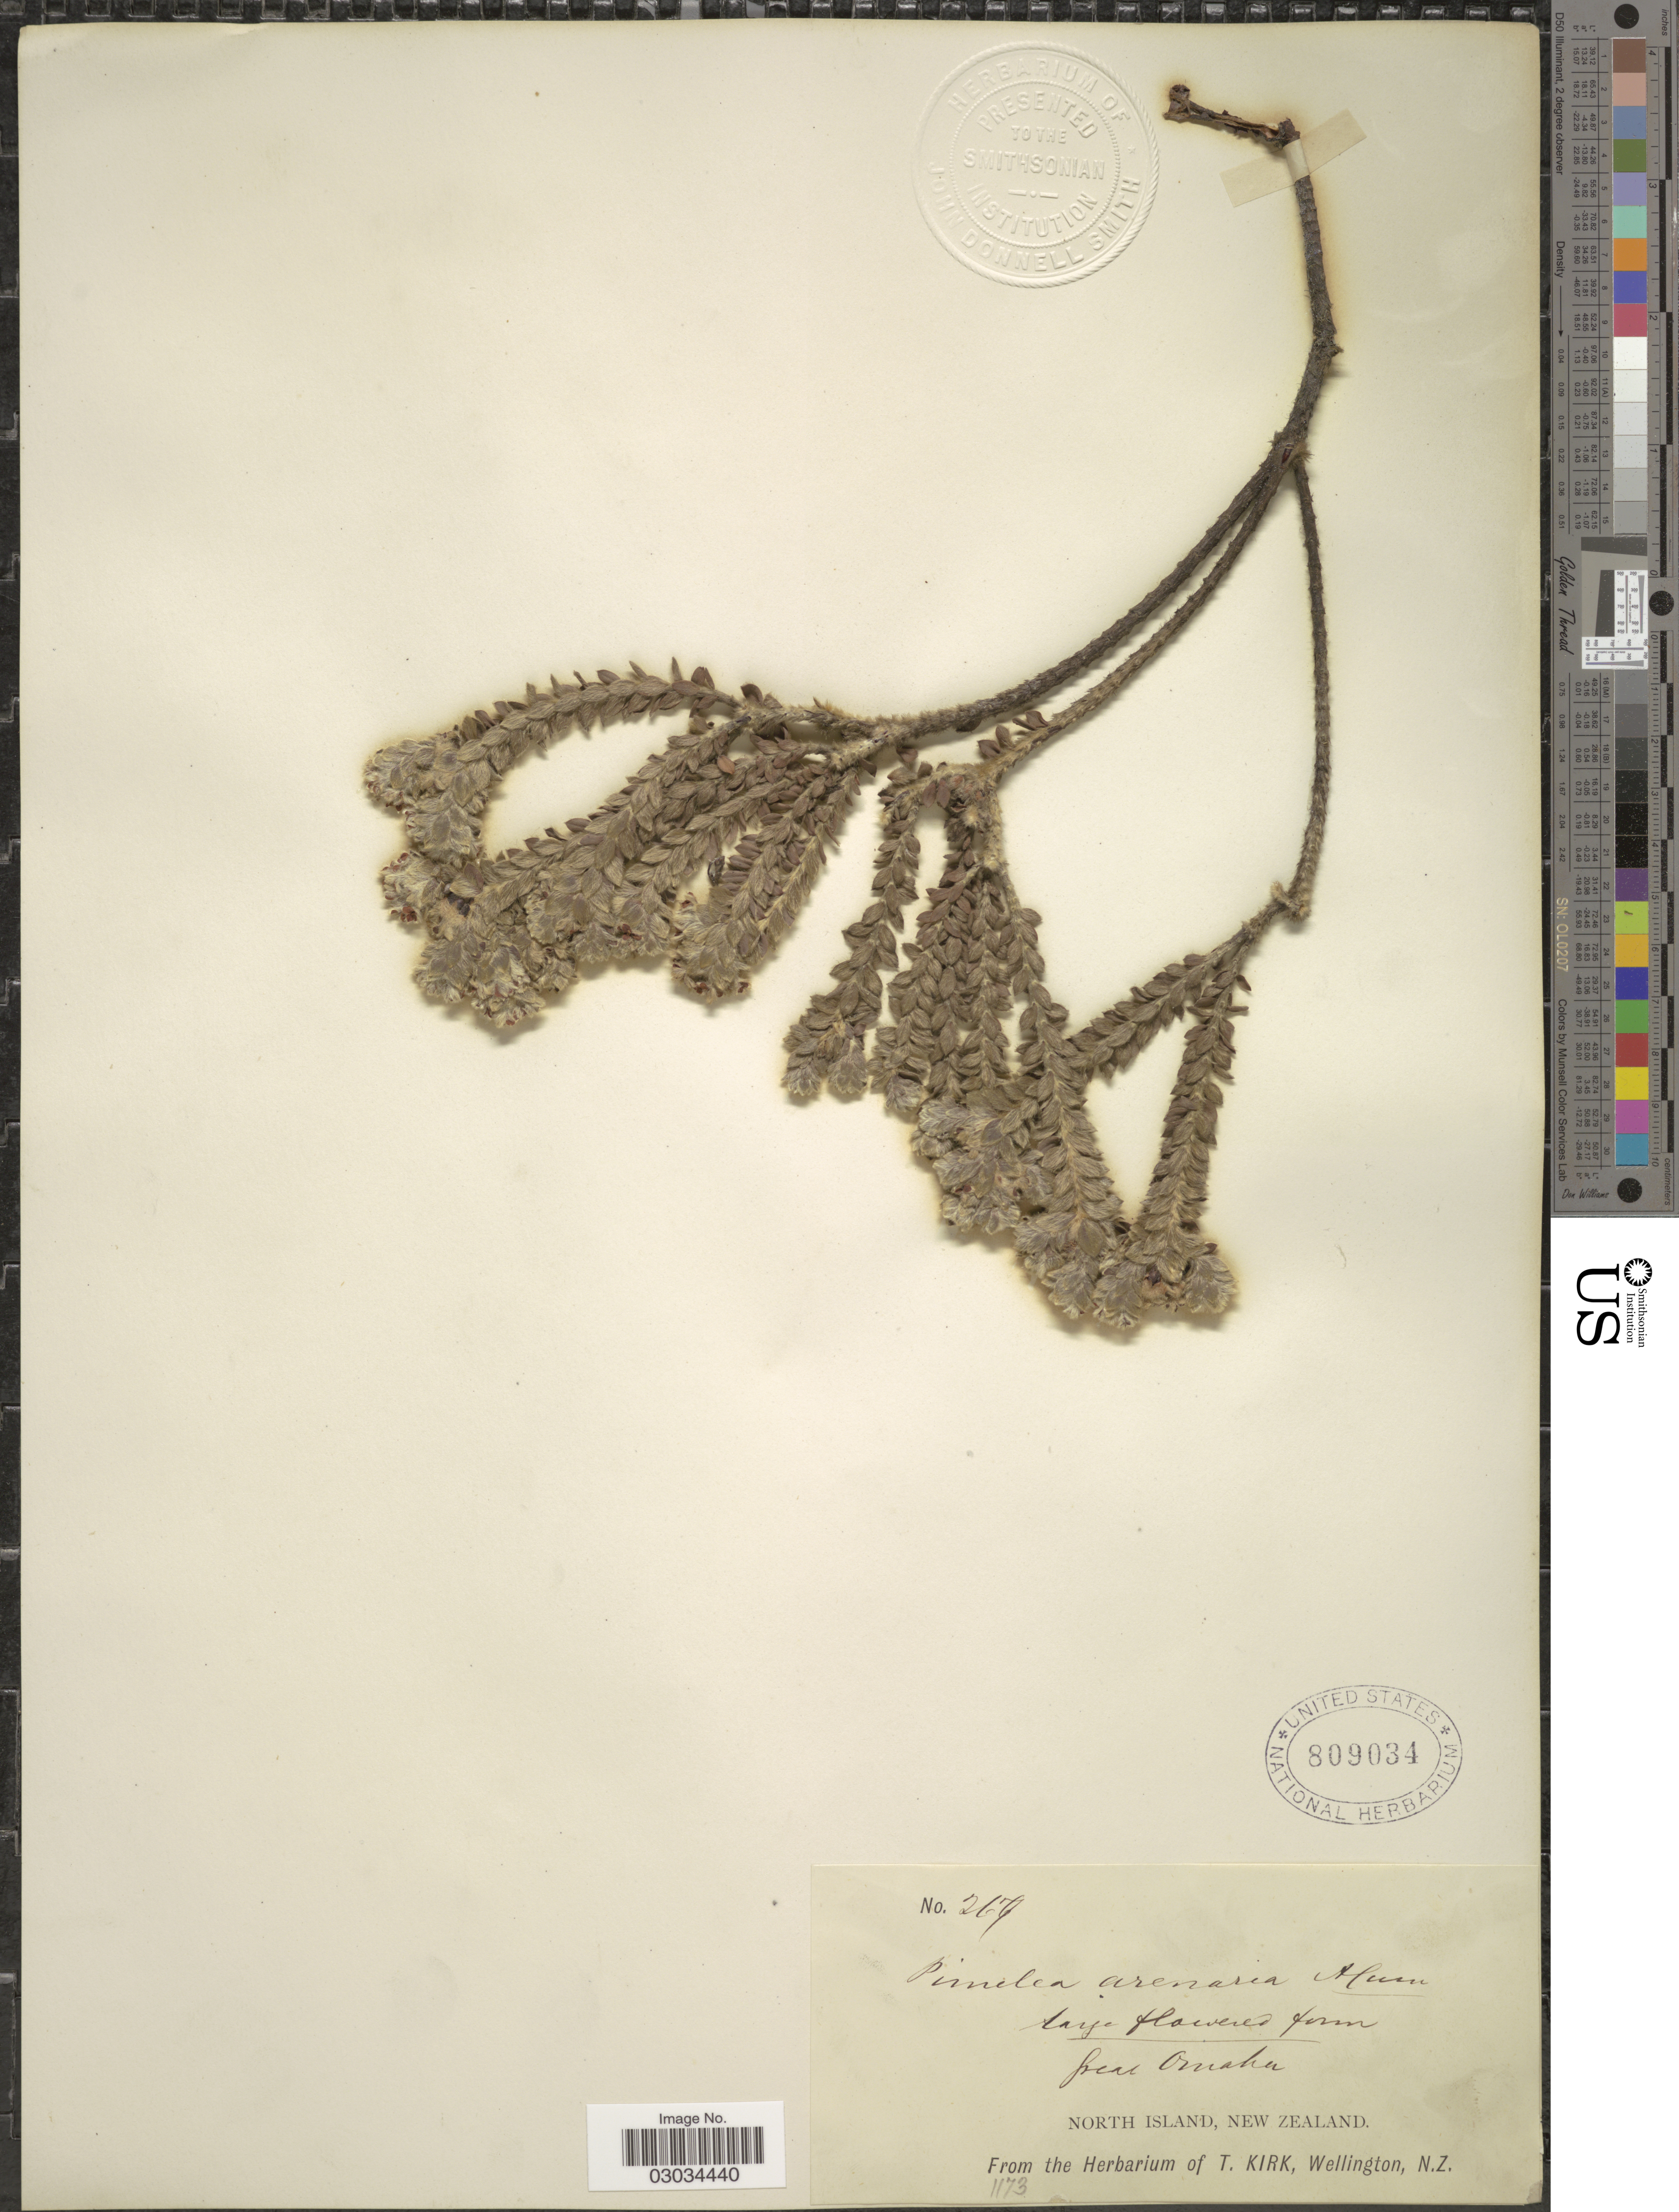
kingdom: Plantae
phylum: Tracheophyta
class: Magnoliopsida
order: Malvales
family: Thymelaeaceae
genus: Pimelea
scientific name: Pimelea arenaria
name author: A. Cunn.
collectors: ex herb. T. Kirk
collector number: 267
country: New Zealand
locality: Peak Omaha. North Island.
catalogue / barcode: US 809034